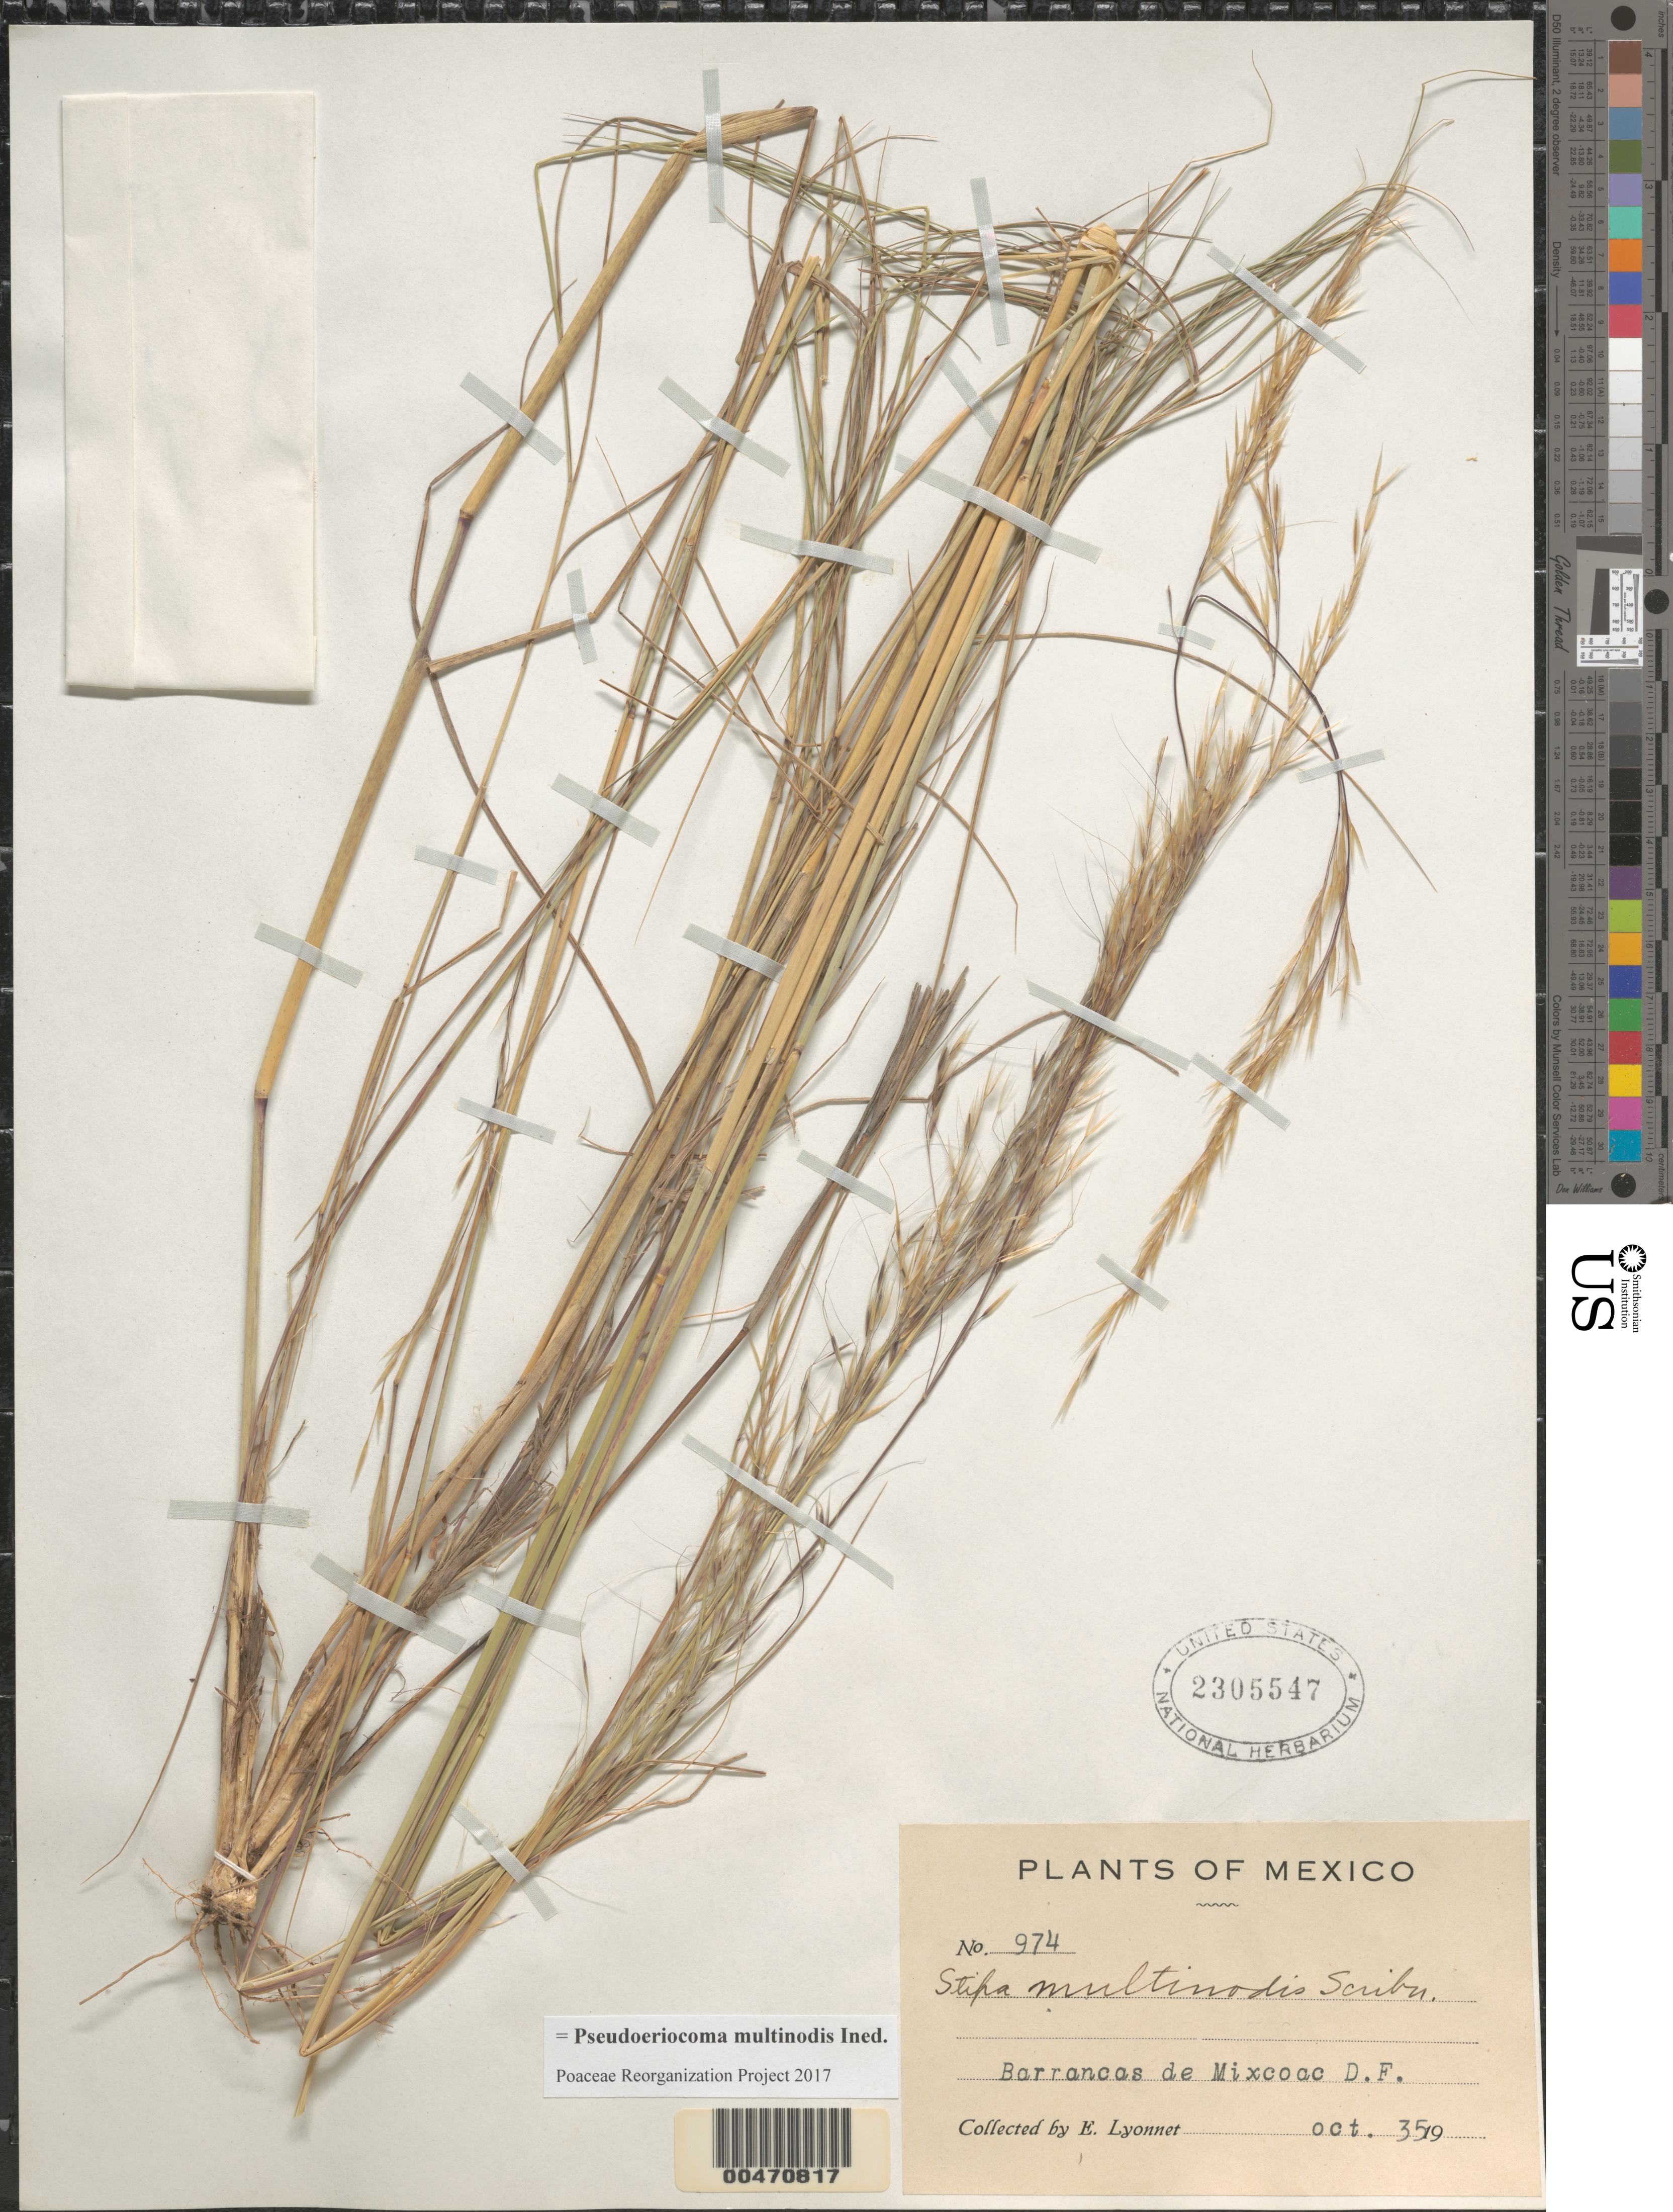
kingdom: Plantae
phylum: Tracheophyta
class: Liliopsida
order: Poales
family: Poaceae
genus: Pseudoeriocoma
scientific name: Pseudoeriocoma multinodis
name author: (Scribn. ex W.J. Beal) Romasch.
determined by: Poaceae Reorganization Project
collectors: Bro. E. Lyonnet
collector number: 974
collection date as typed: Oct 1935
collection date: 1935-10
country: Mexico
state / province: Distrito Federal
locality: Barrancas de Mixcoac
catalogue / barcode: US 2305547